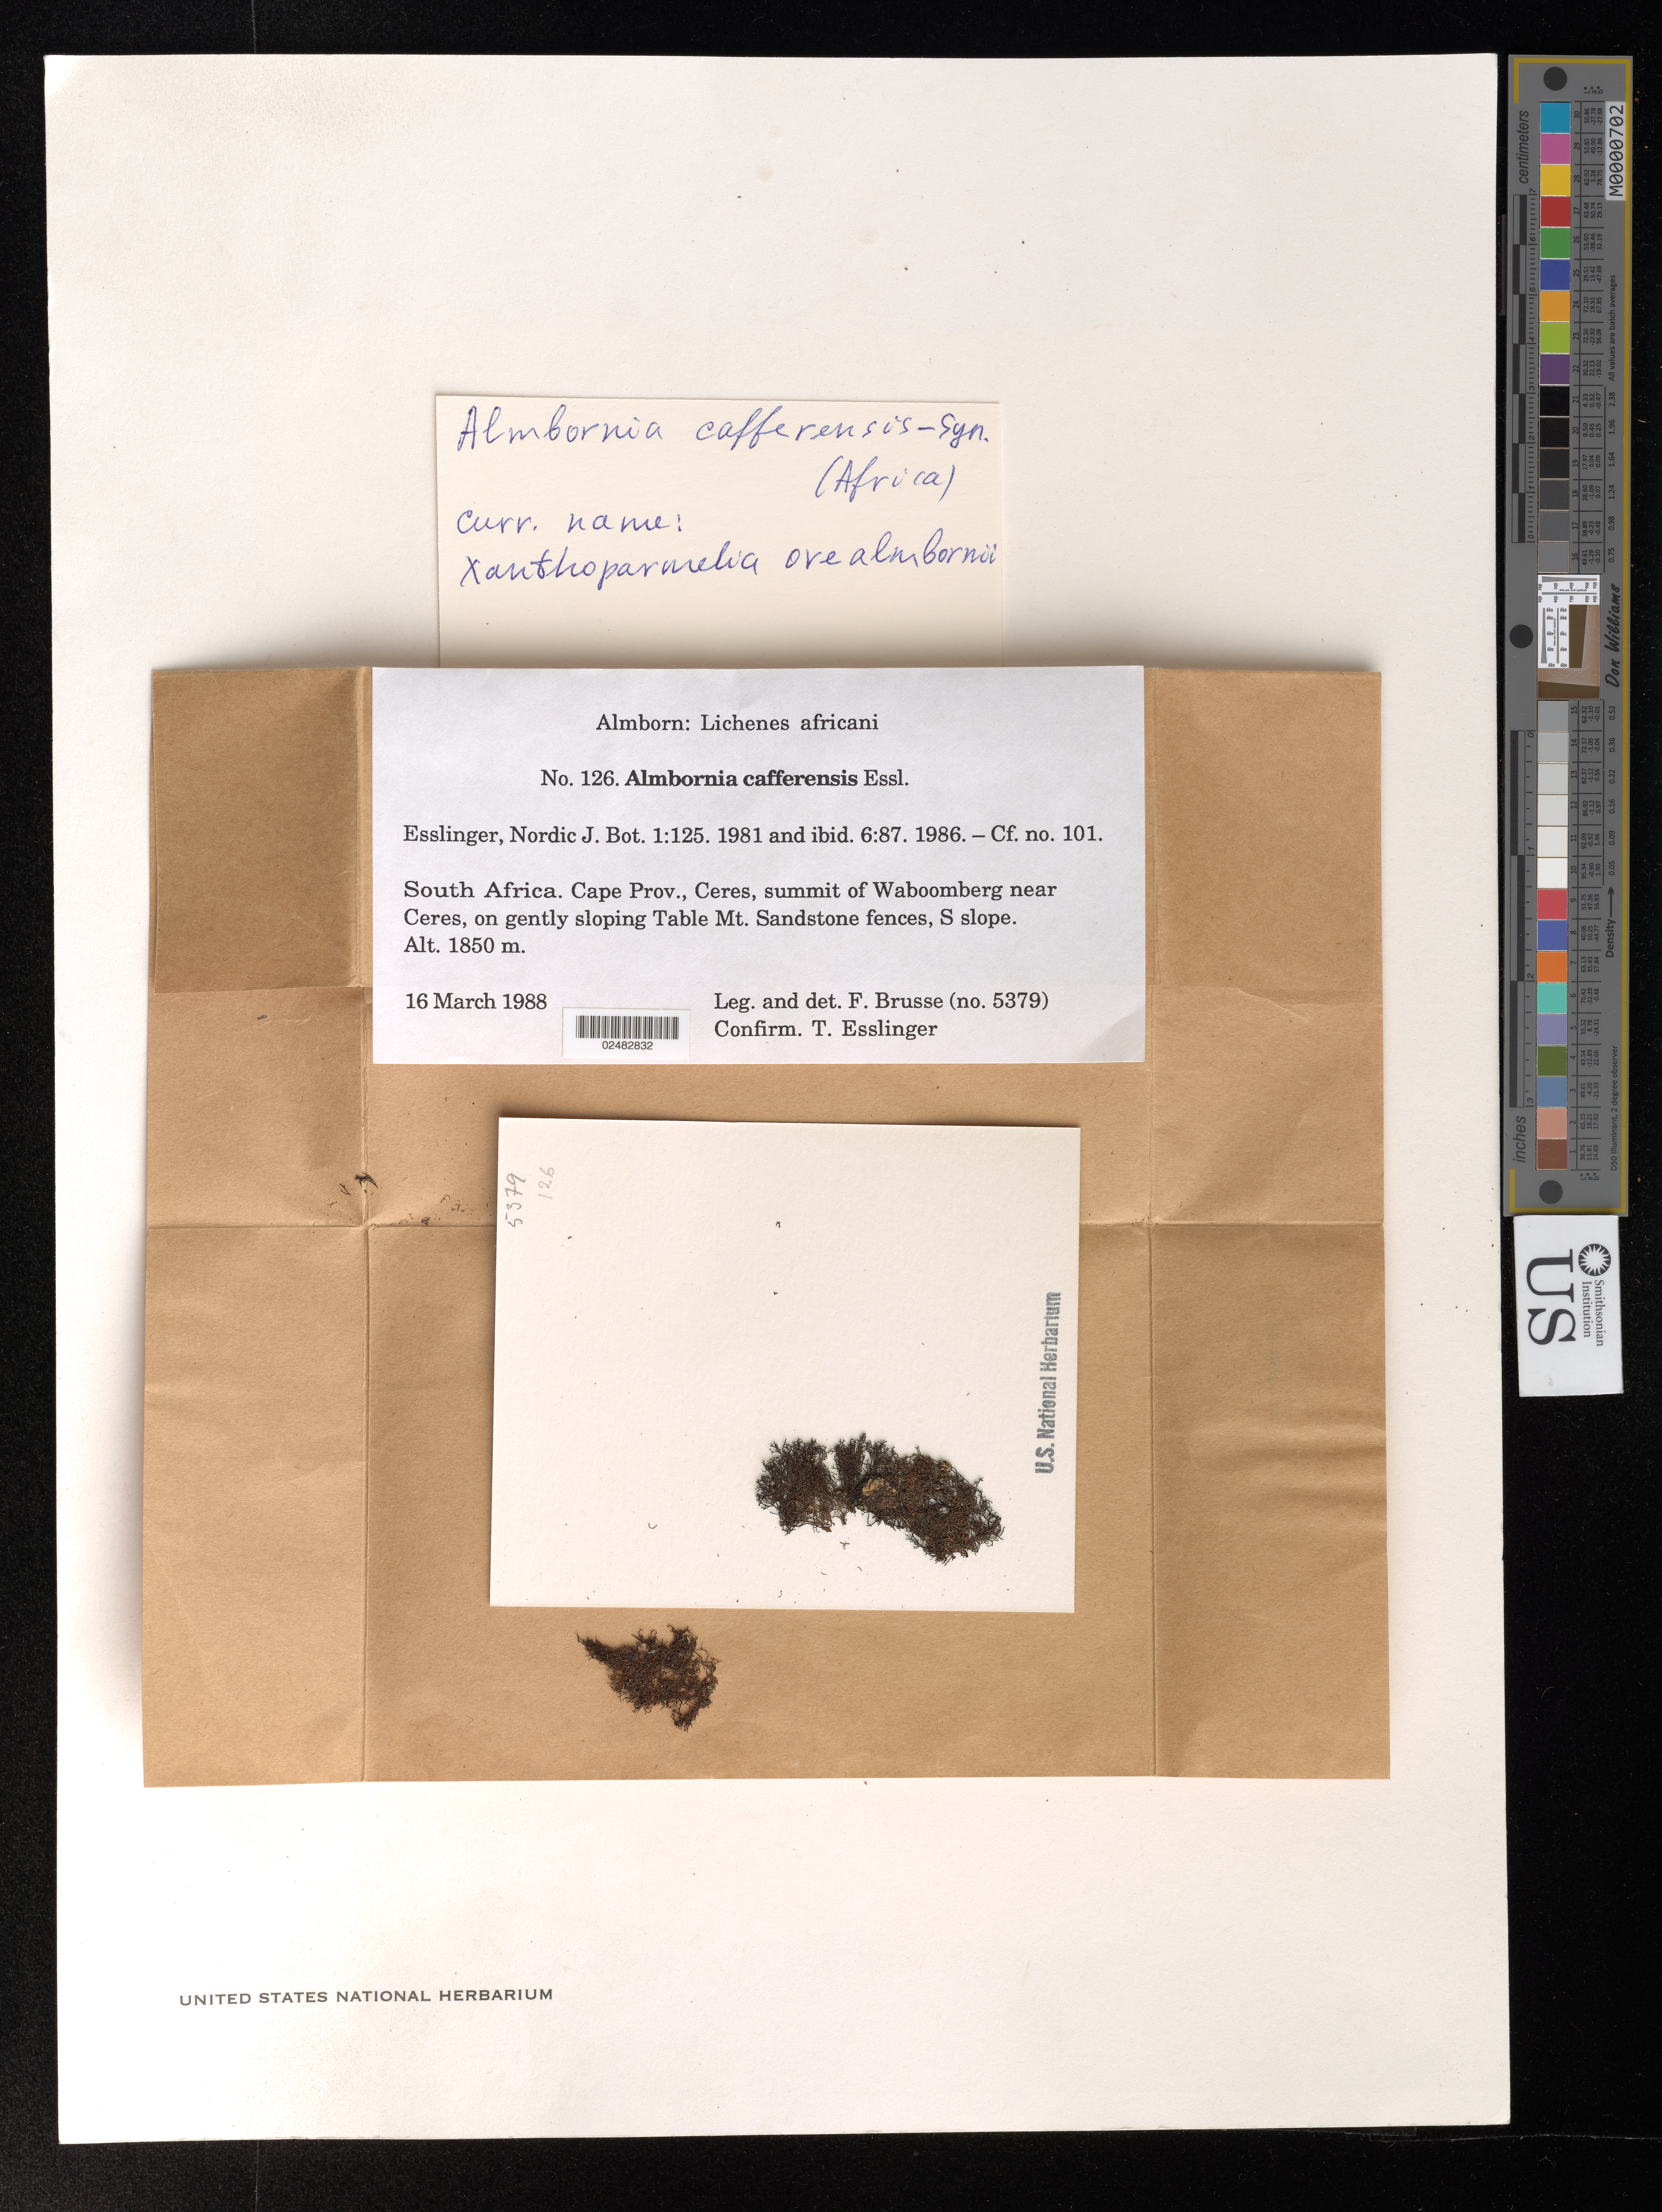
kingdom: Fungi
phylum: Ascomycota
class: Lecanoromycetes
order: Lecanorales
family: Parmeliaceae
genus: Xanthoparmelia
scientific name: Xanthoparmelia ovealmbornii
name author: A. Thell et al.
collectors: F. A. Brusse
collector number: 5379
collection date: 1988-03-16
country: South Africa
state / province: Western Cape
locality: Worcester, Ceres, summit of Waboomberg near Ceres, on gently sloping Table Mt. Sandstone faces, S slope.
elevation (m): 1850